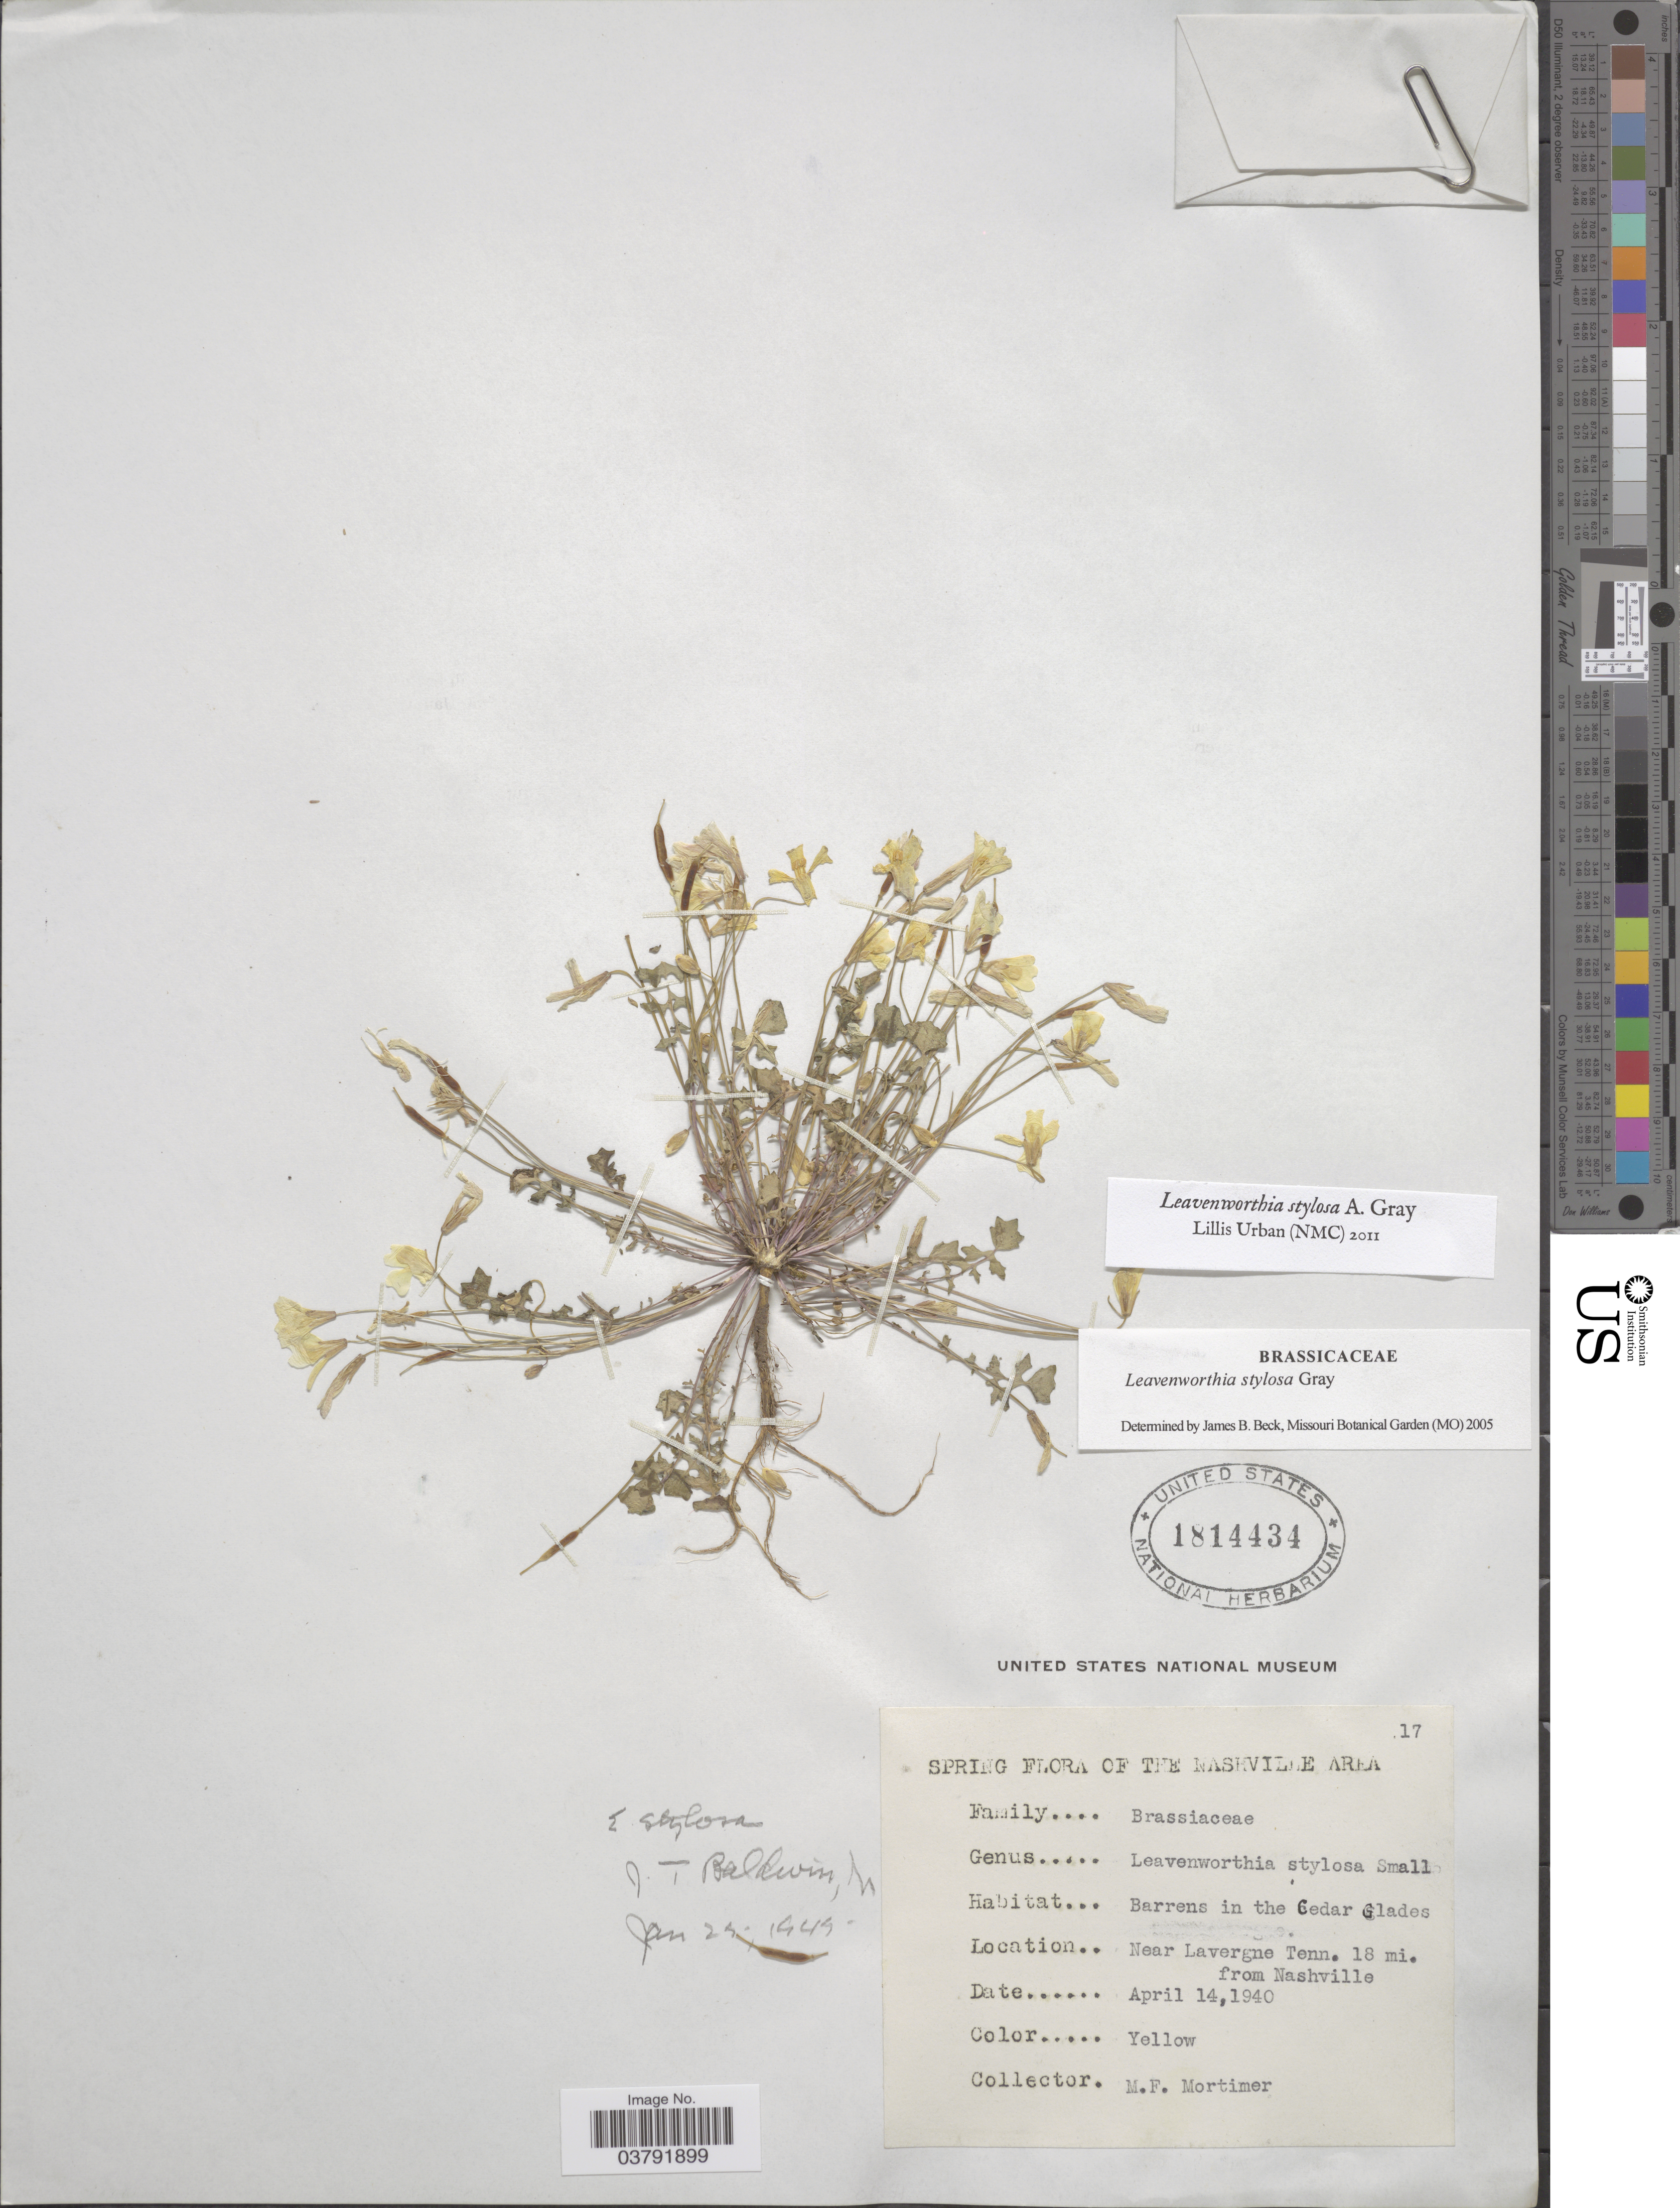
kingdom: Plantae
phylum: Tracheophyta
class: Magnoliopsida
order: Brassicales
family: Brassicaceae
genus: Leavenworthia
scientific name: Leavenworthia stylosa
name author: A. Gray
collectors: M. Mortimer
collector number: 17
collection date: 1940-04-14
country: United States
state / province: Tennessee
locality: The Nashville Area. Barrens in the Cedar Glades. Near Lavergne Tenn. 18 mi. from Nashville.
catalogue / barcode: US 1814434